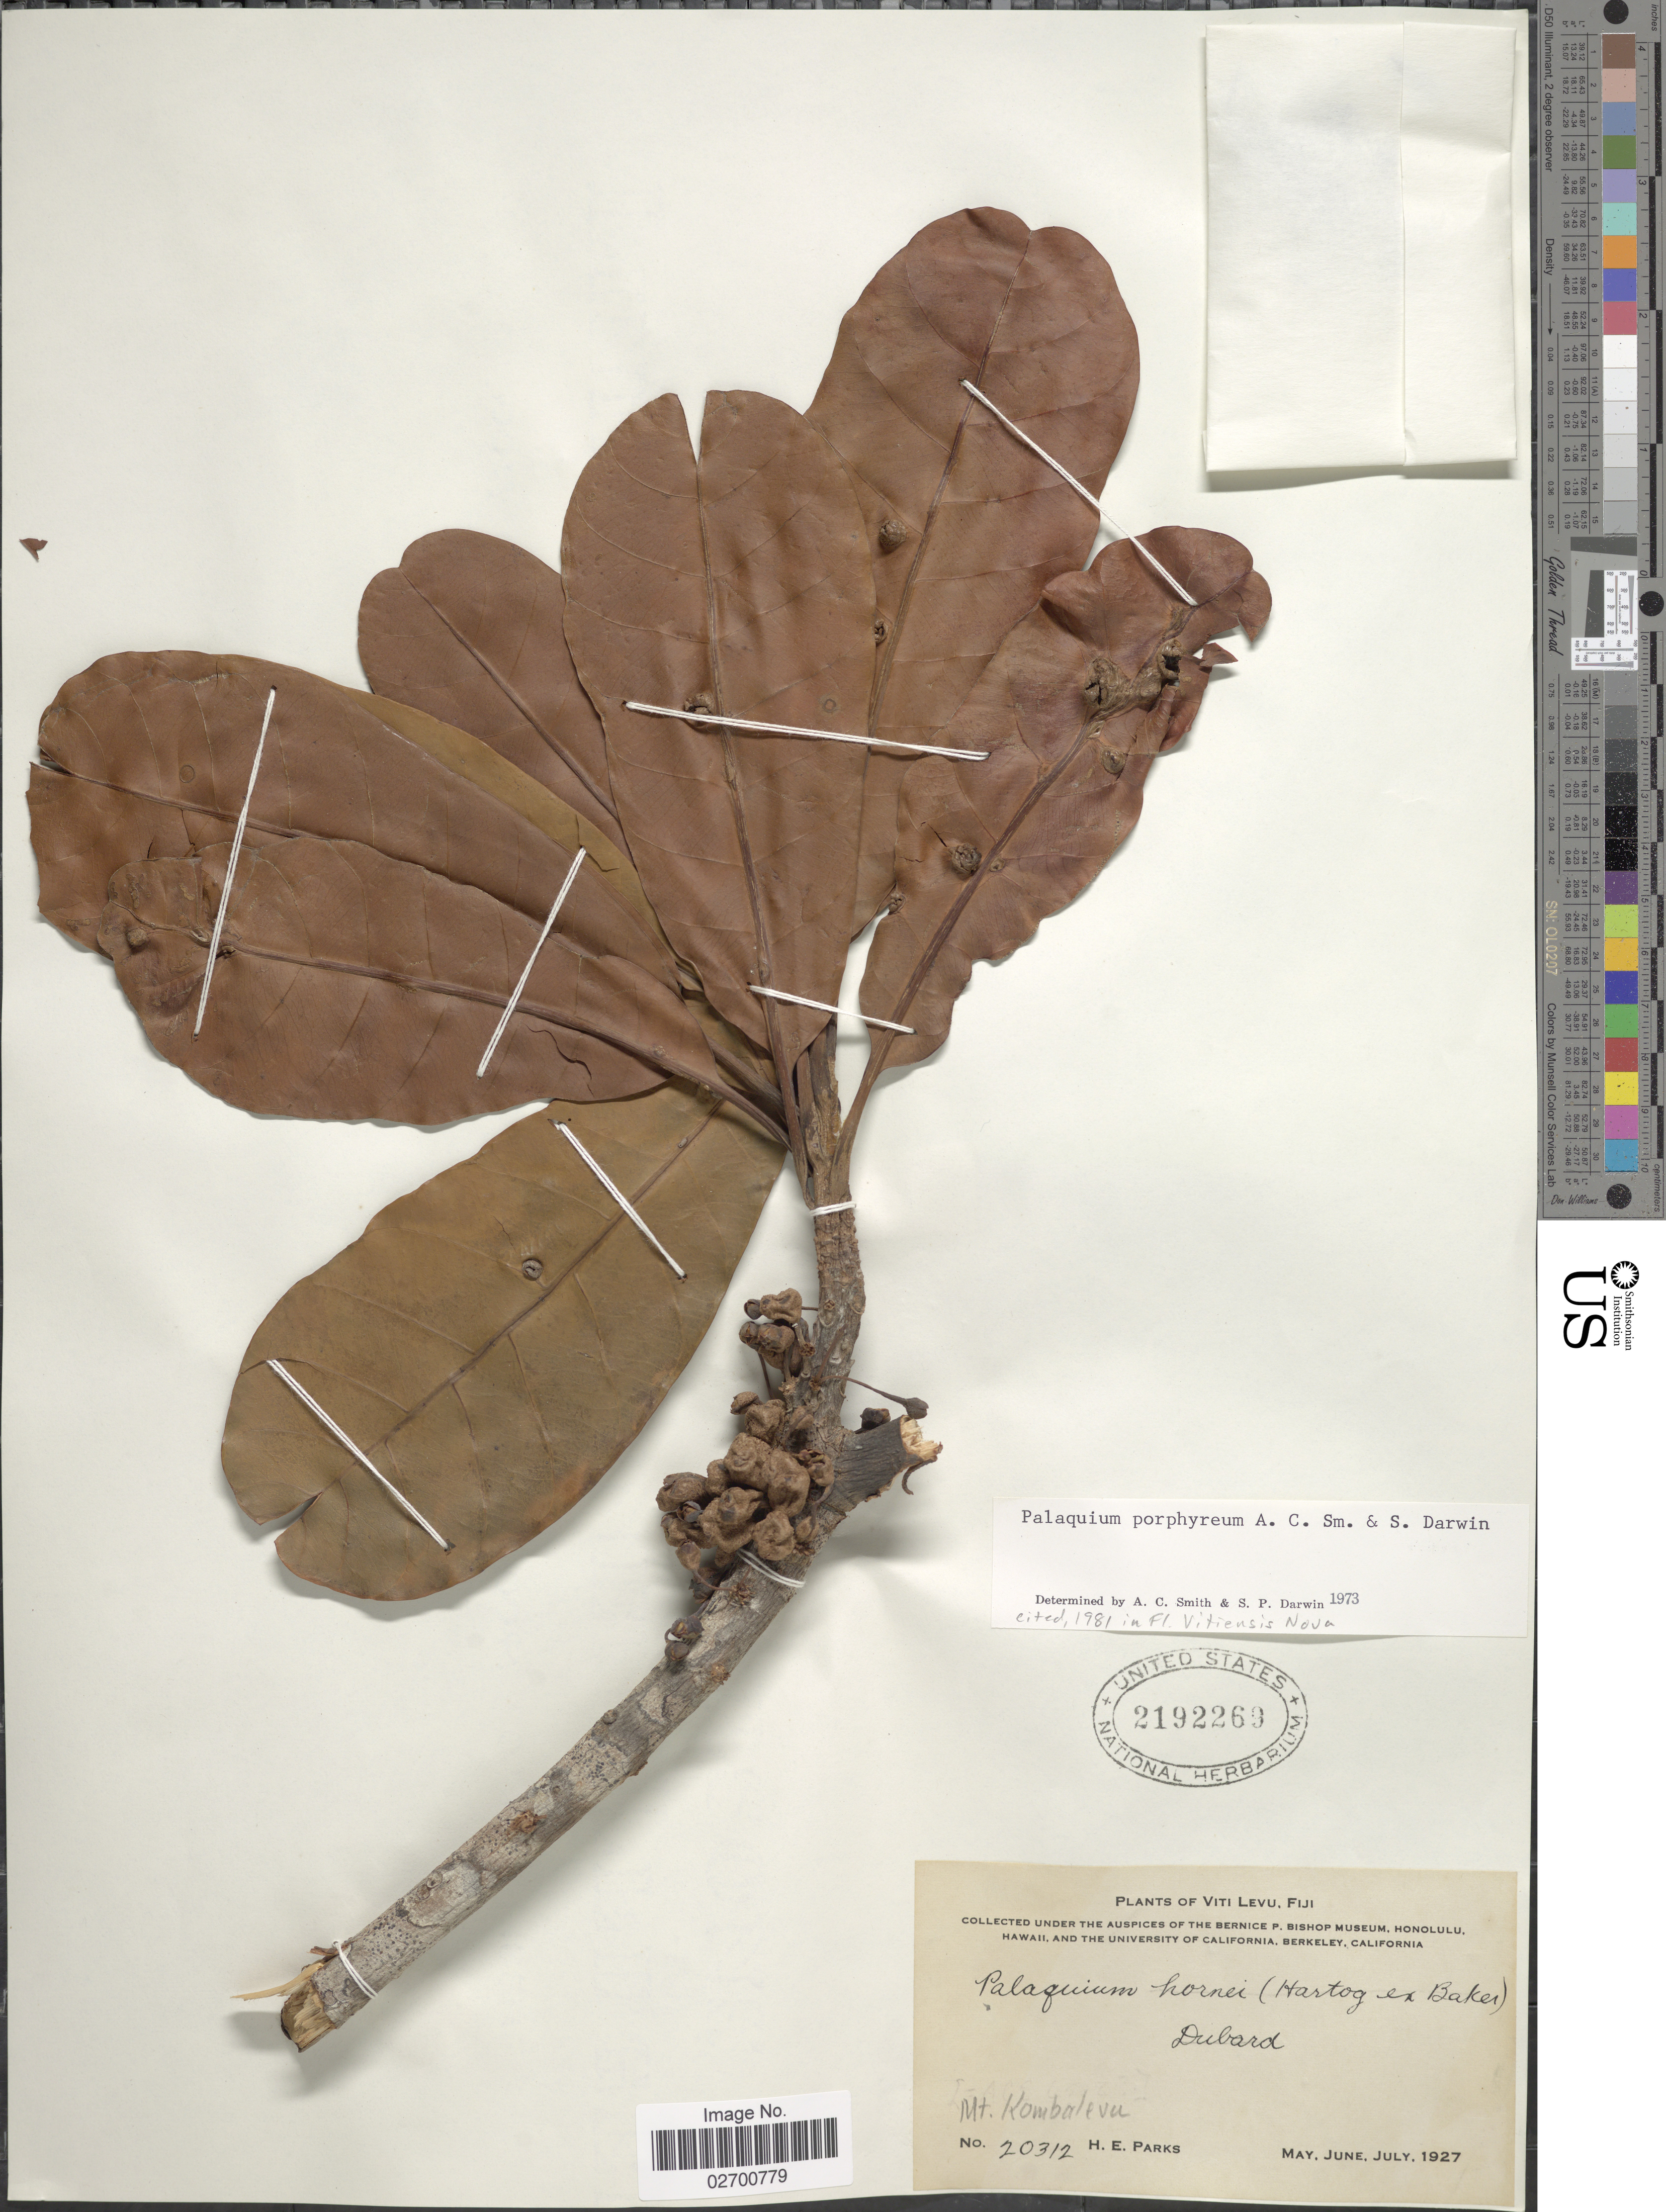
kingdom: Plantae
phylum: Tracheophyta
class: Magnoliopsida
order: Ericales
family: Sapotaceae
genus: Palaquium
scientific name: Palaquium porphyreum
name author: A.C. Sm. & S.P. Darwin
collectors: H. E. Parks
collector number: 20312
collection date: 1927-05/1927-07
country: Fiji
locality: Viti Levu. Dubard. Mt. Kombalevu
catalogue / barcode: US 2192269